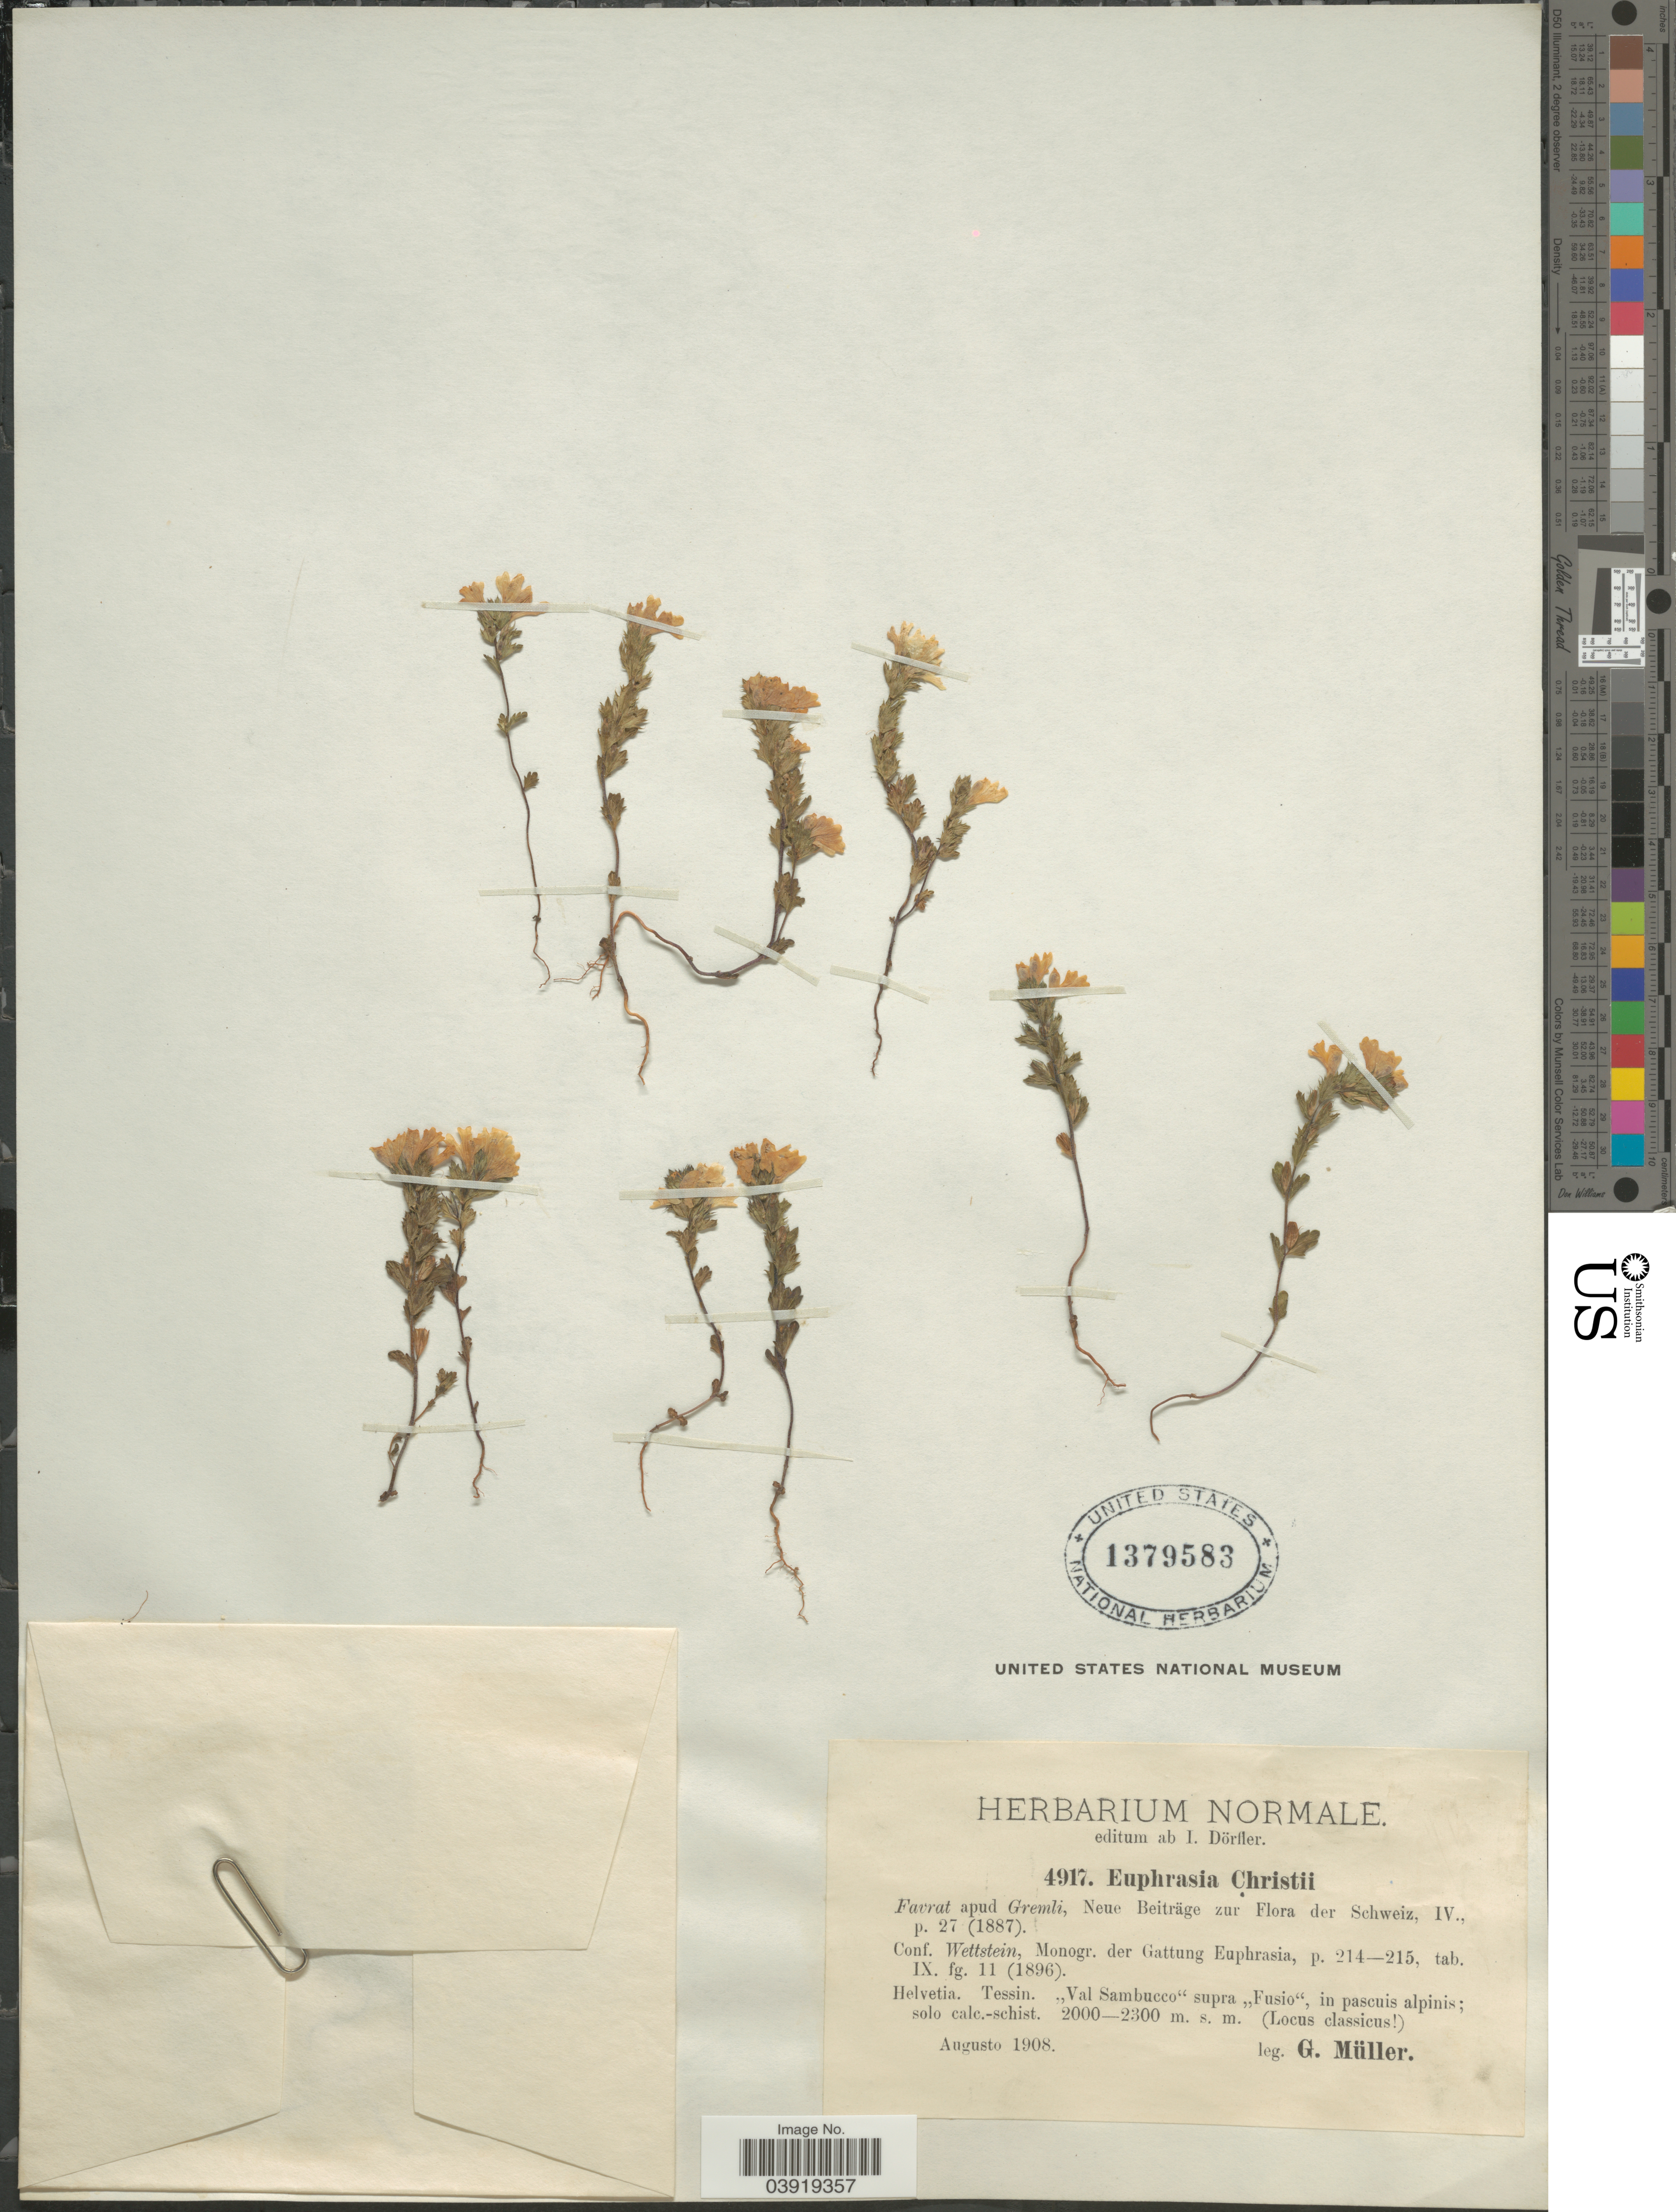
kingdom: Plantae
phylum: Tracheophyta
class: Magnoliopsida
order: Lamiales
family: Orobanchaceae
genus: Euphrasia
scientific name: Euphrasia christii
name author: Favrat ex Gremli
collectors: G. Muller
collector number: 4917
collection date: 1908-08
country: Switzerland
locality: Helvetia. Tessin. "Val Sambucco" supra "Fusio" in pascuis alpinis; solo calc.-schist.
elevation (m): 2000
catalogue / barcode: US 1379583